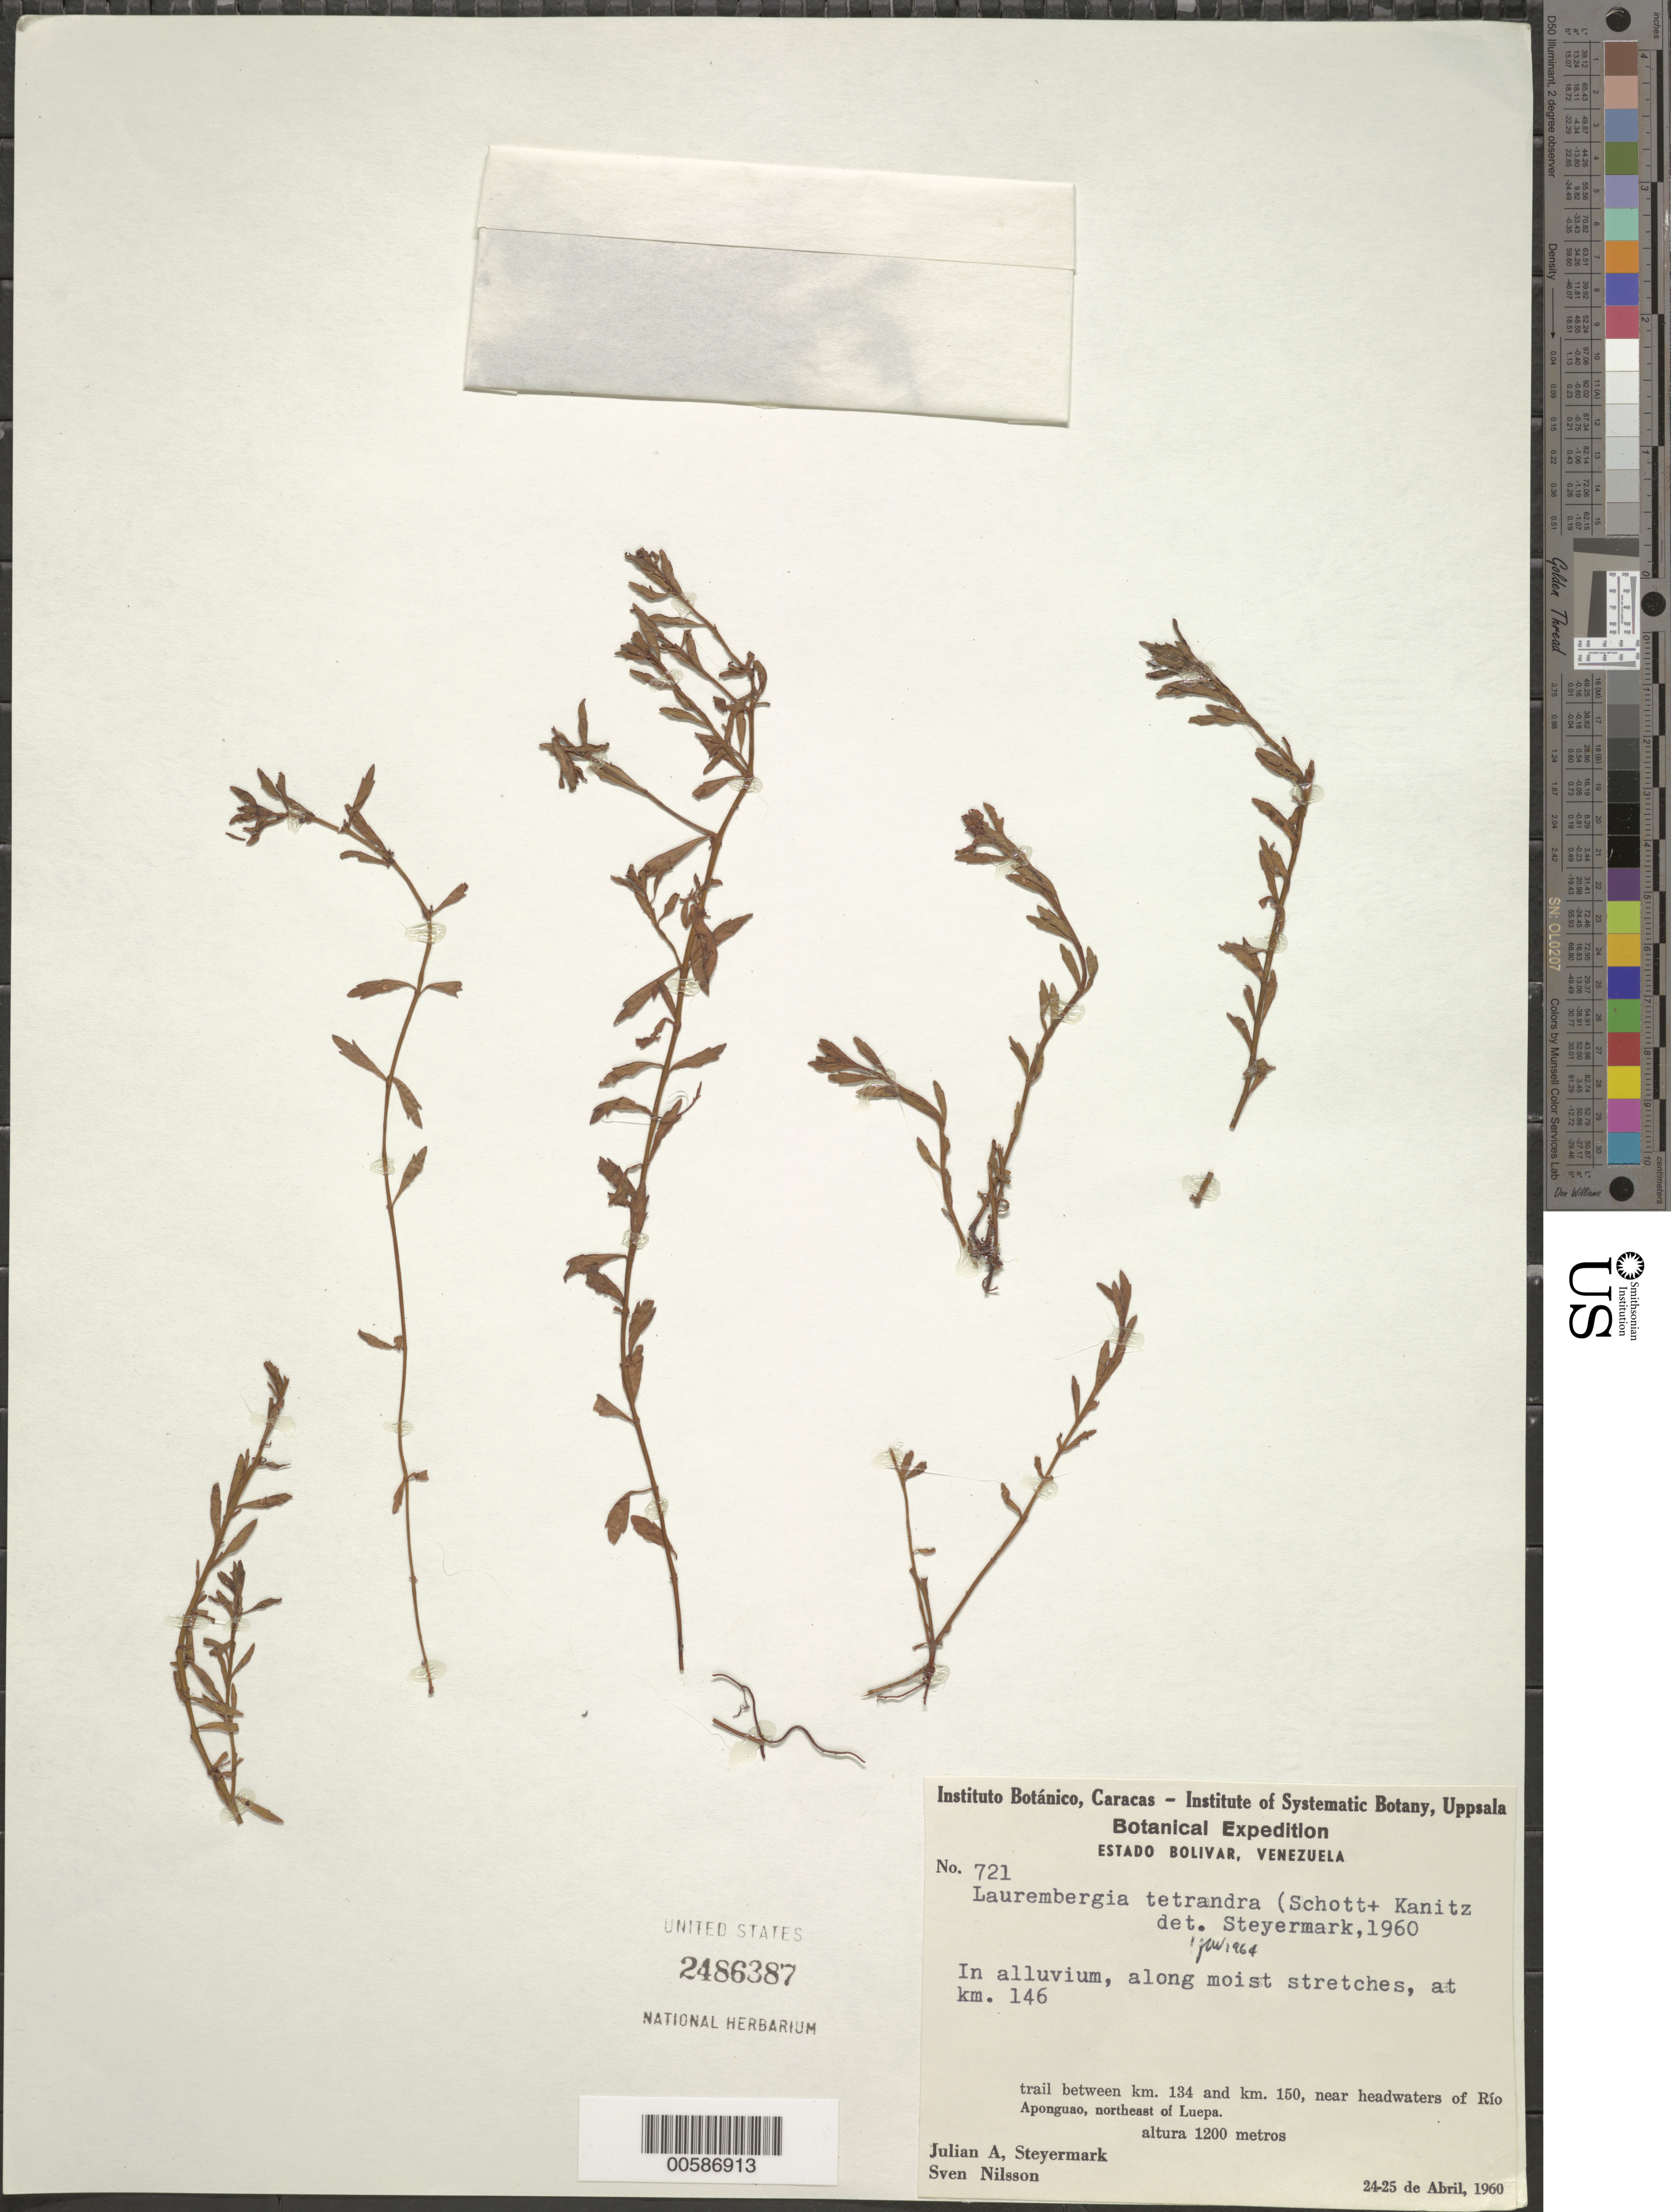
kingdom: Plantae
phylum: Tracheophyta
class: Magnoliopsida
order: Saxifragales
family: Haloragaceae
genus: Laurembergia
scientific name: Laurembergia tetrandra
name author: (Schott) Kanitz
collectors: J. Steyermark & Sv. Nilsson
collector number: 721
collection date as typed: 24 Apr 1960 to 25 Apr 1960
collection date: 1960-04-24/1960-04-25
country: Venezuela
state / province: Bolívar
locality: Near headwaters of Rio Apoonguao, NE of Luepa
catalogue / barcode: US 2486387